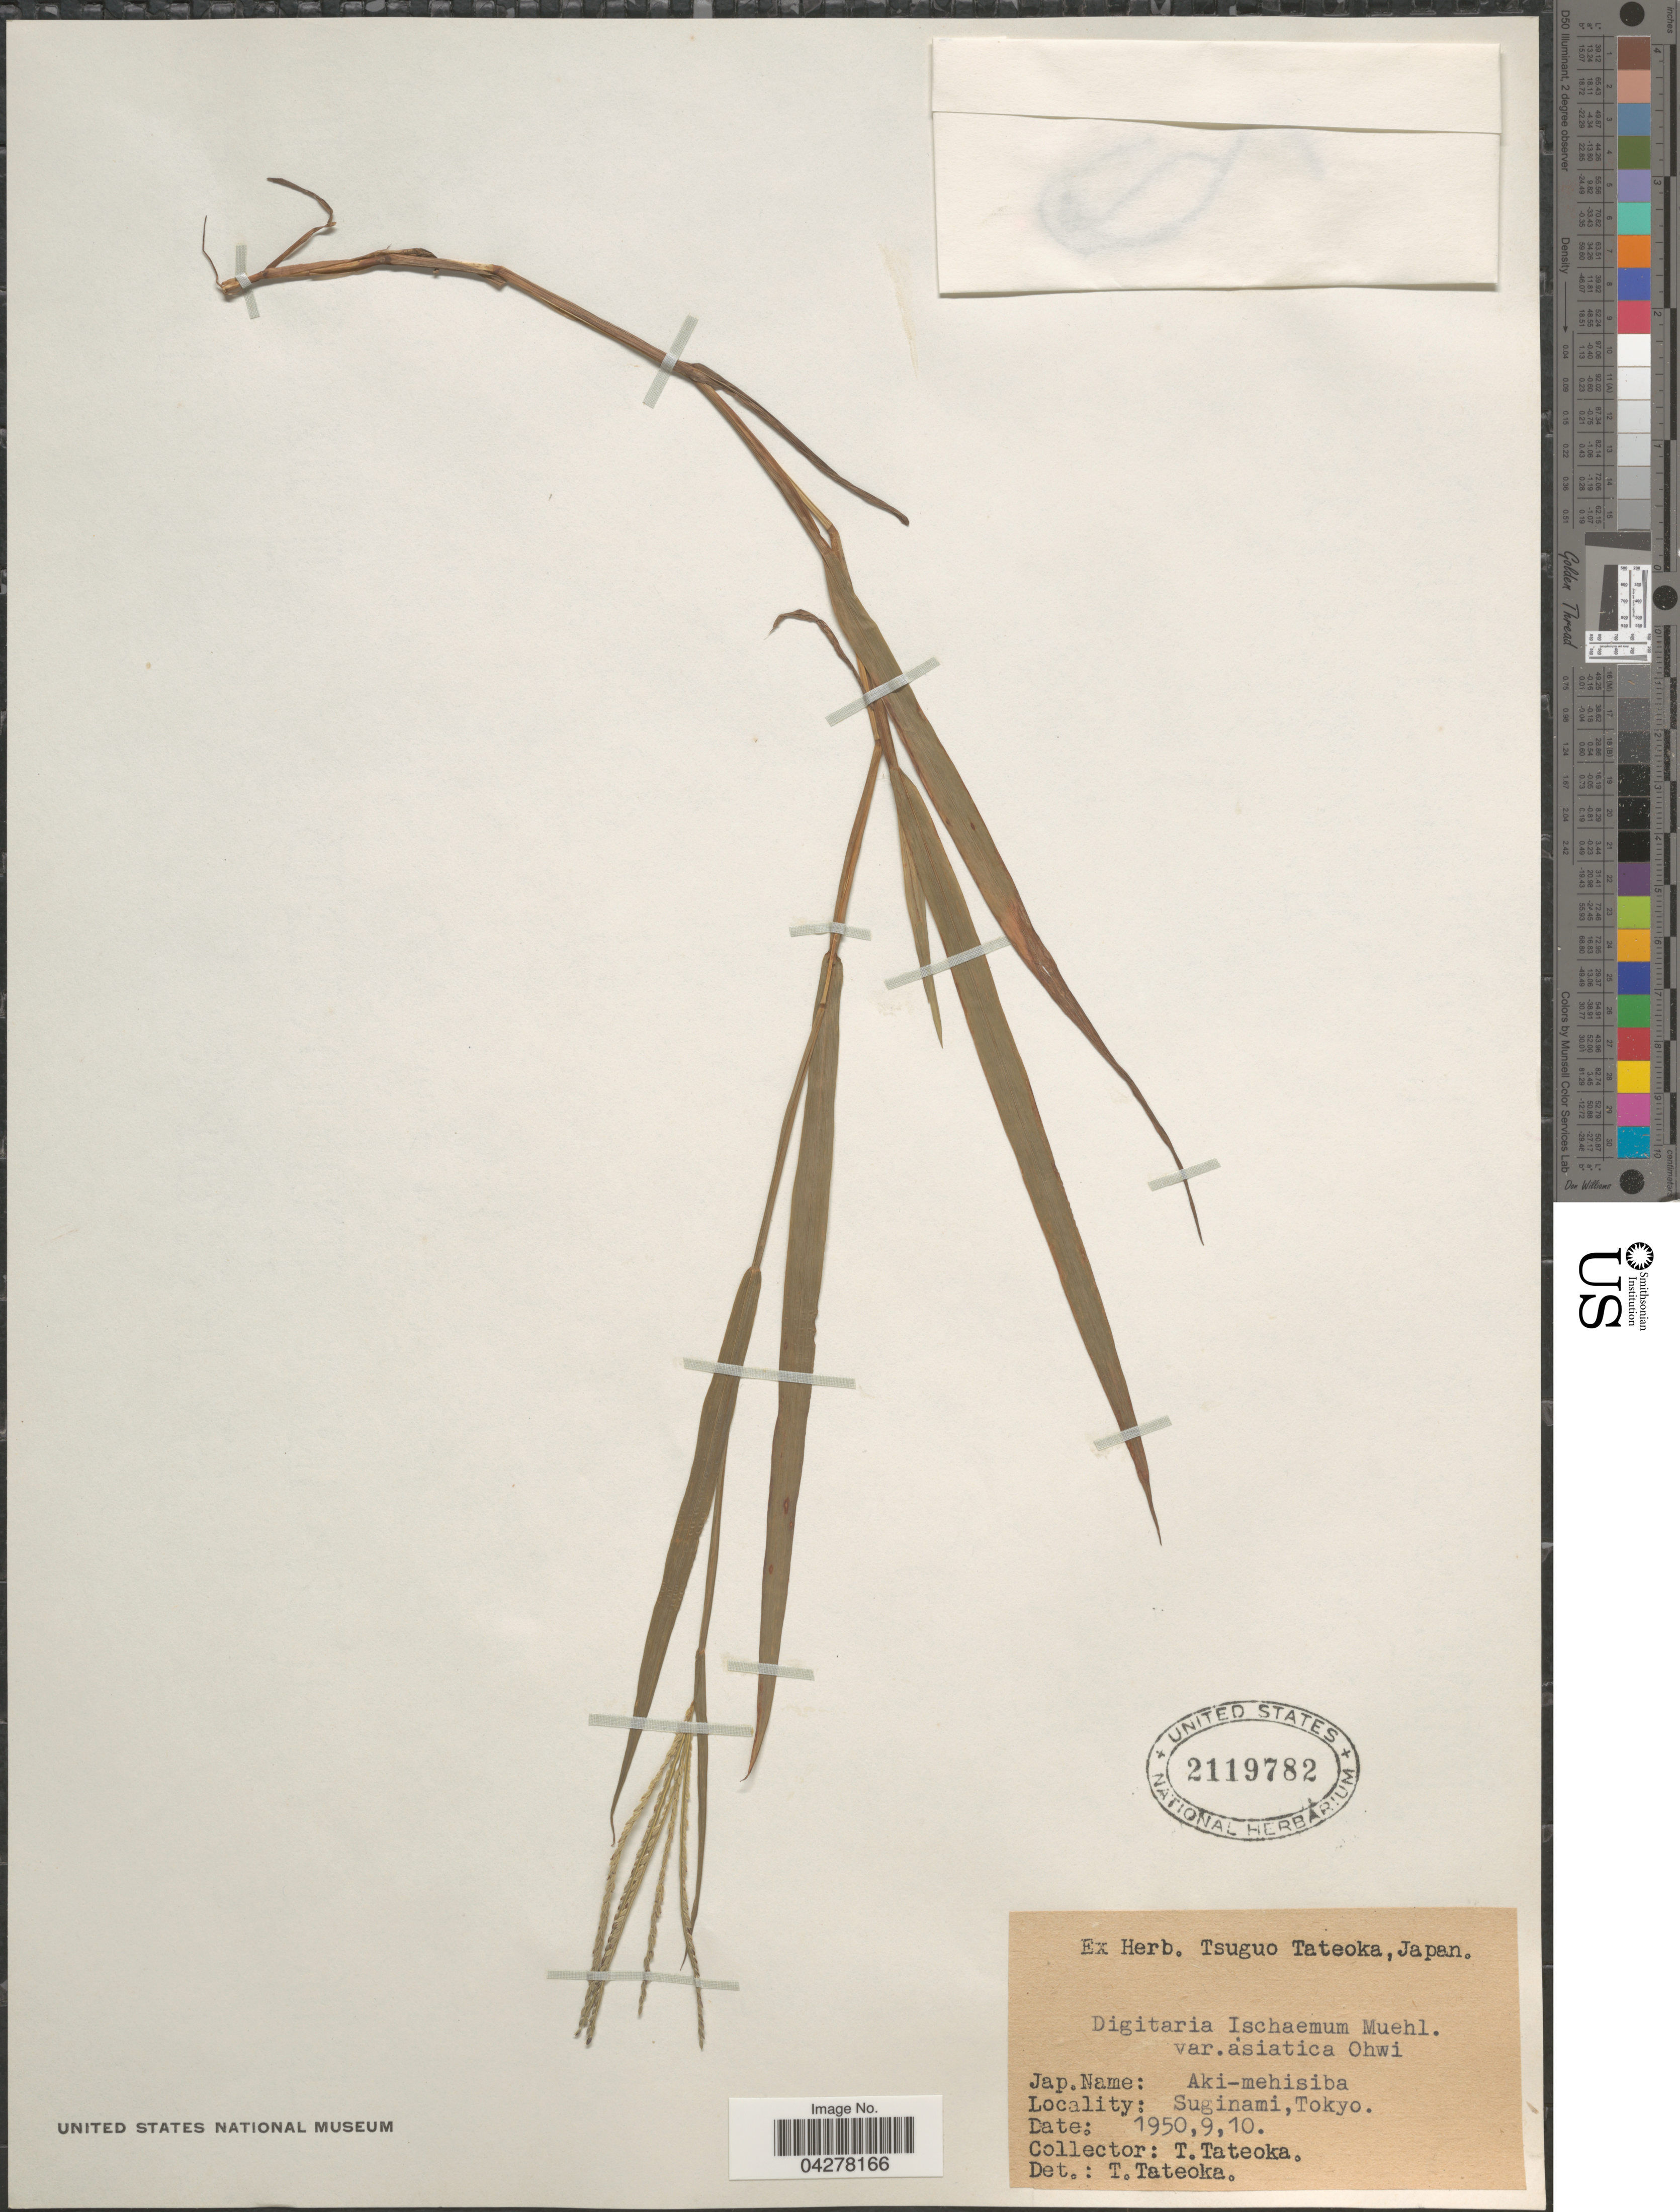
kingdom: Plantae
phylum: Tracheophyta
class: Liliopsida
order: Poales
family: Poaceae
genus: Digitaria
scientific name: Digitaria ischaemum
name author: (Schreber) Schreber ex Muhl.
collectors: T. Tateoka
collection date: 1950-09-10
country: Japan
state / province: Tokyo, Federal City of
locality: Suginami.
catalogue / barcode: US 2119782